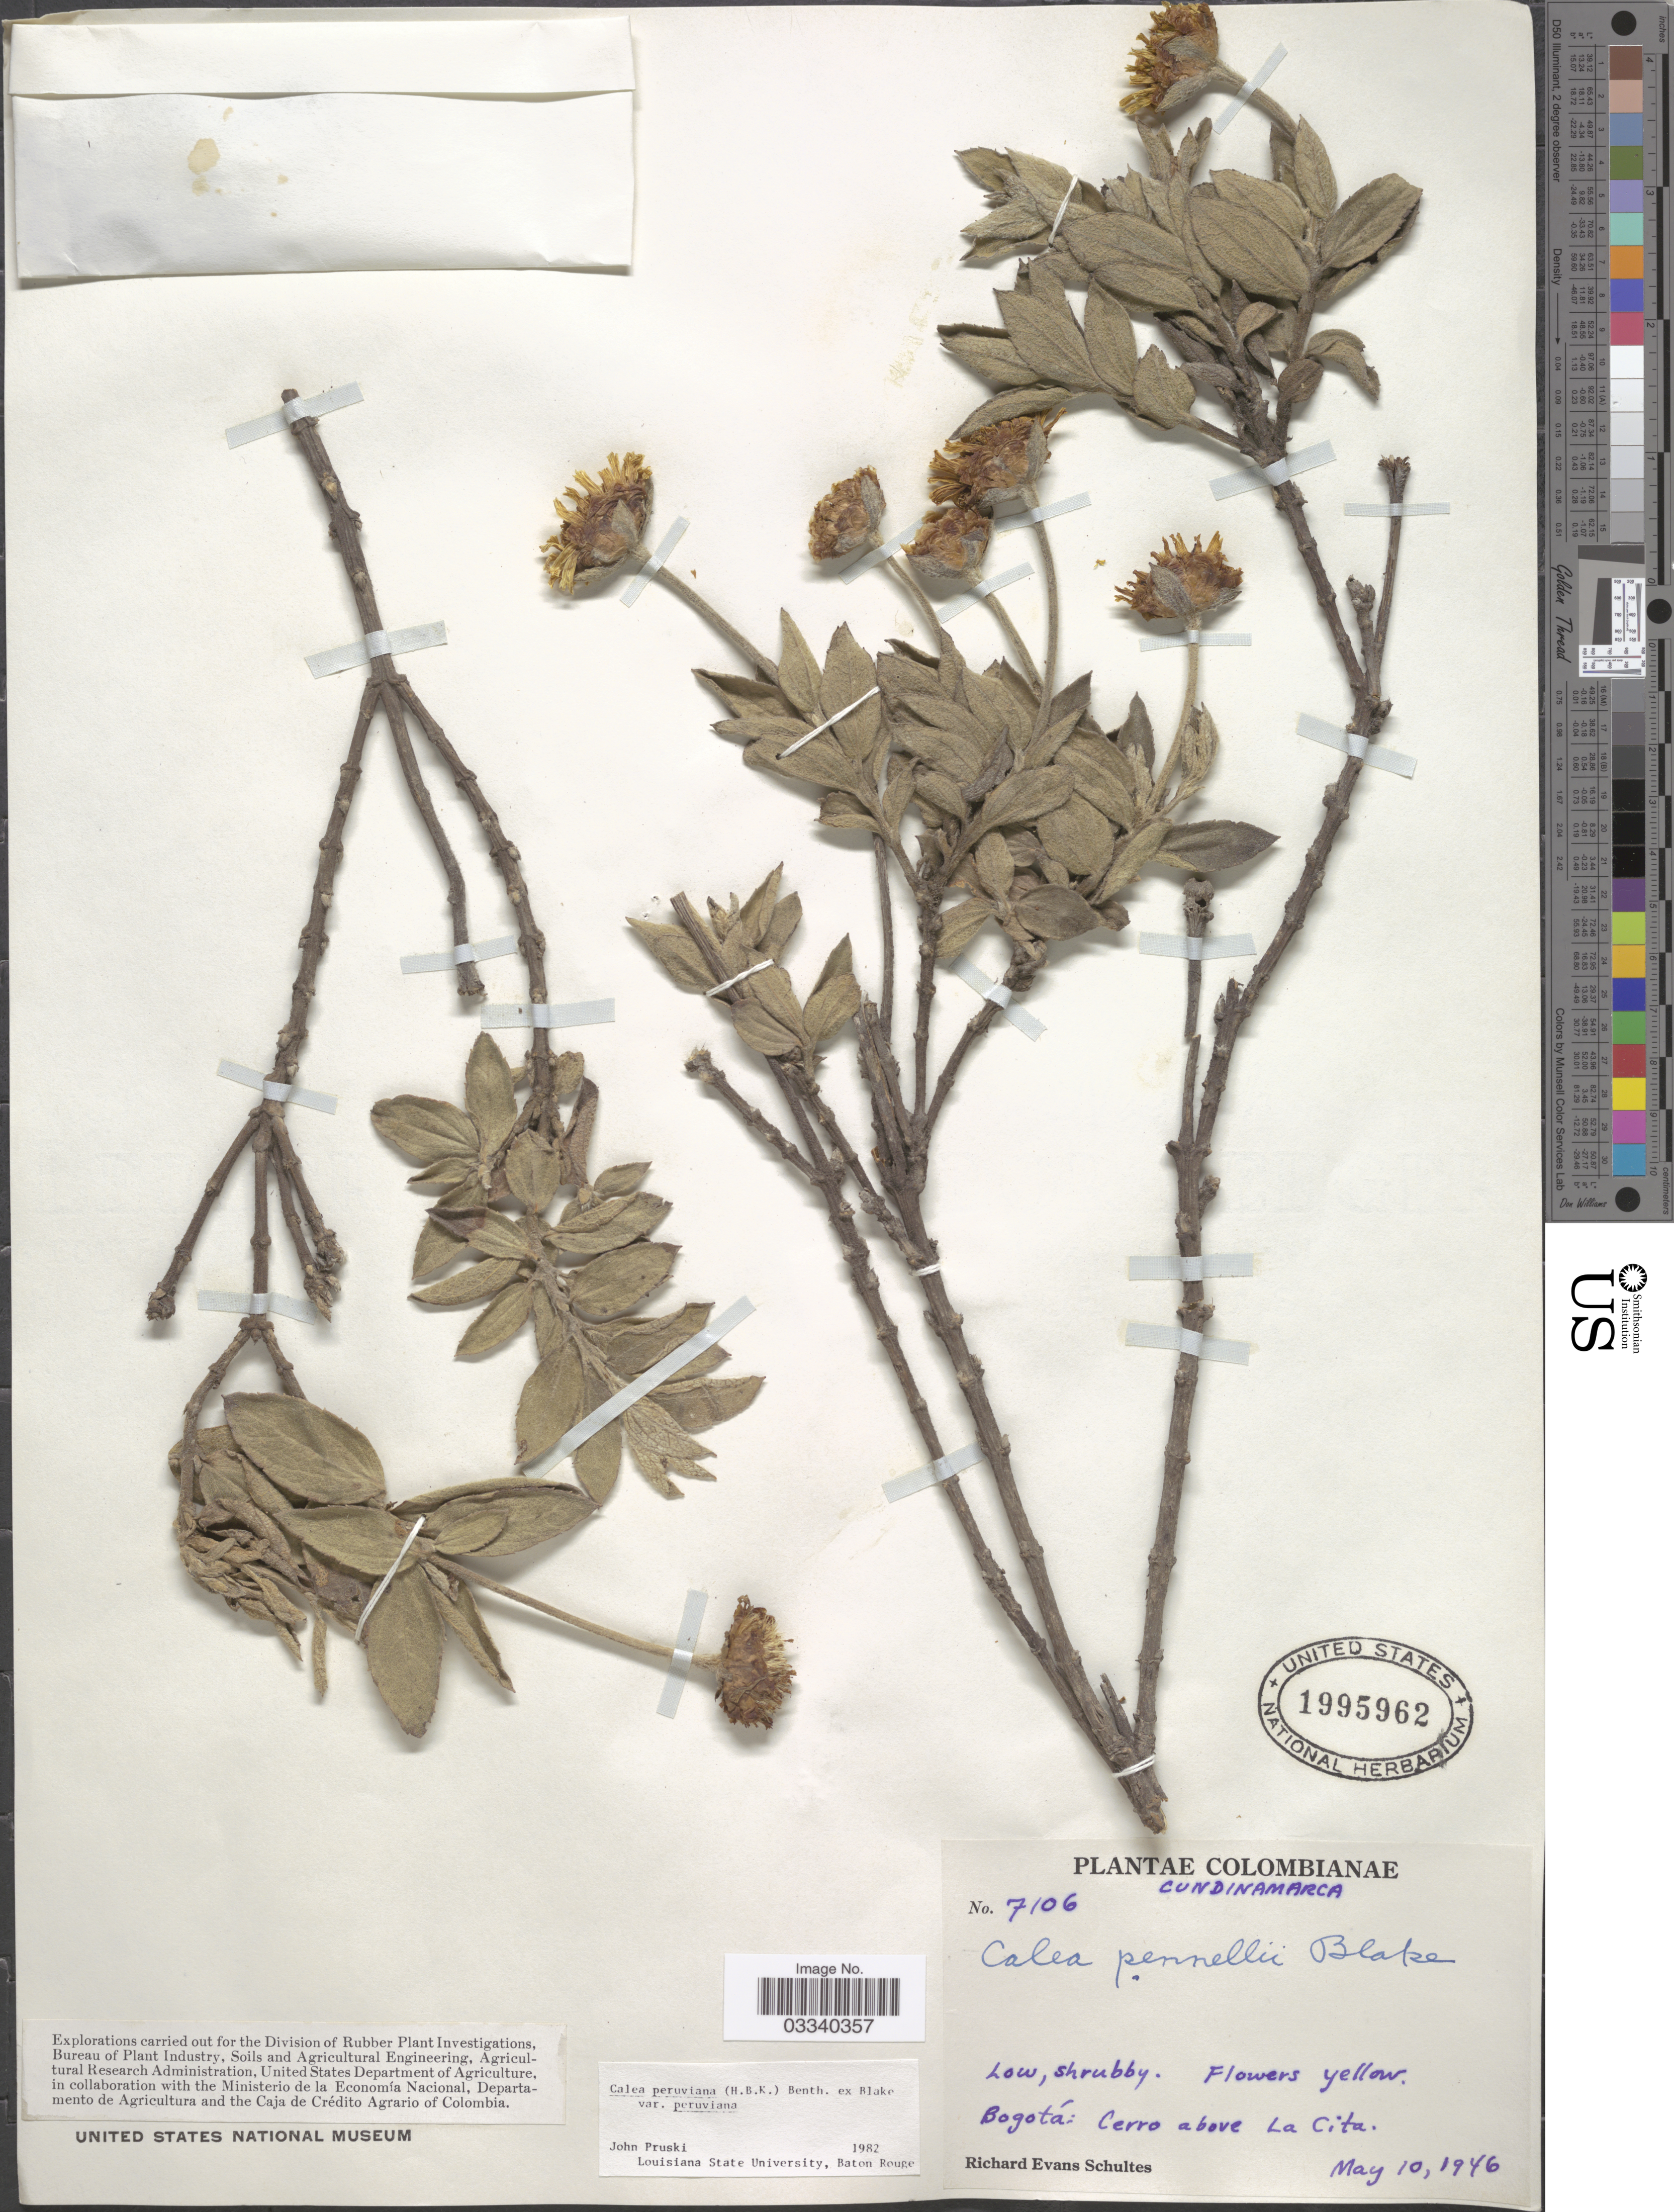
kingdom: Plantae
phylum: Tracheophyta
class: Magnoliopsida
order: Asterales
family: Asteraceae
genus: Calea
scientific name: Calea peruviana var. peruviana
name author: (Kunth) Benth.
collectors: R. E. Schultes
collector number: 7106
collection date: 1946-05-10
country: Colombia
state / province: Cundinamarca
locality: Bogotá: Cerro above La Cita.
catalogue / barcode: US 1995962